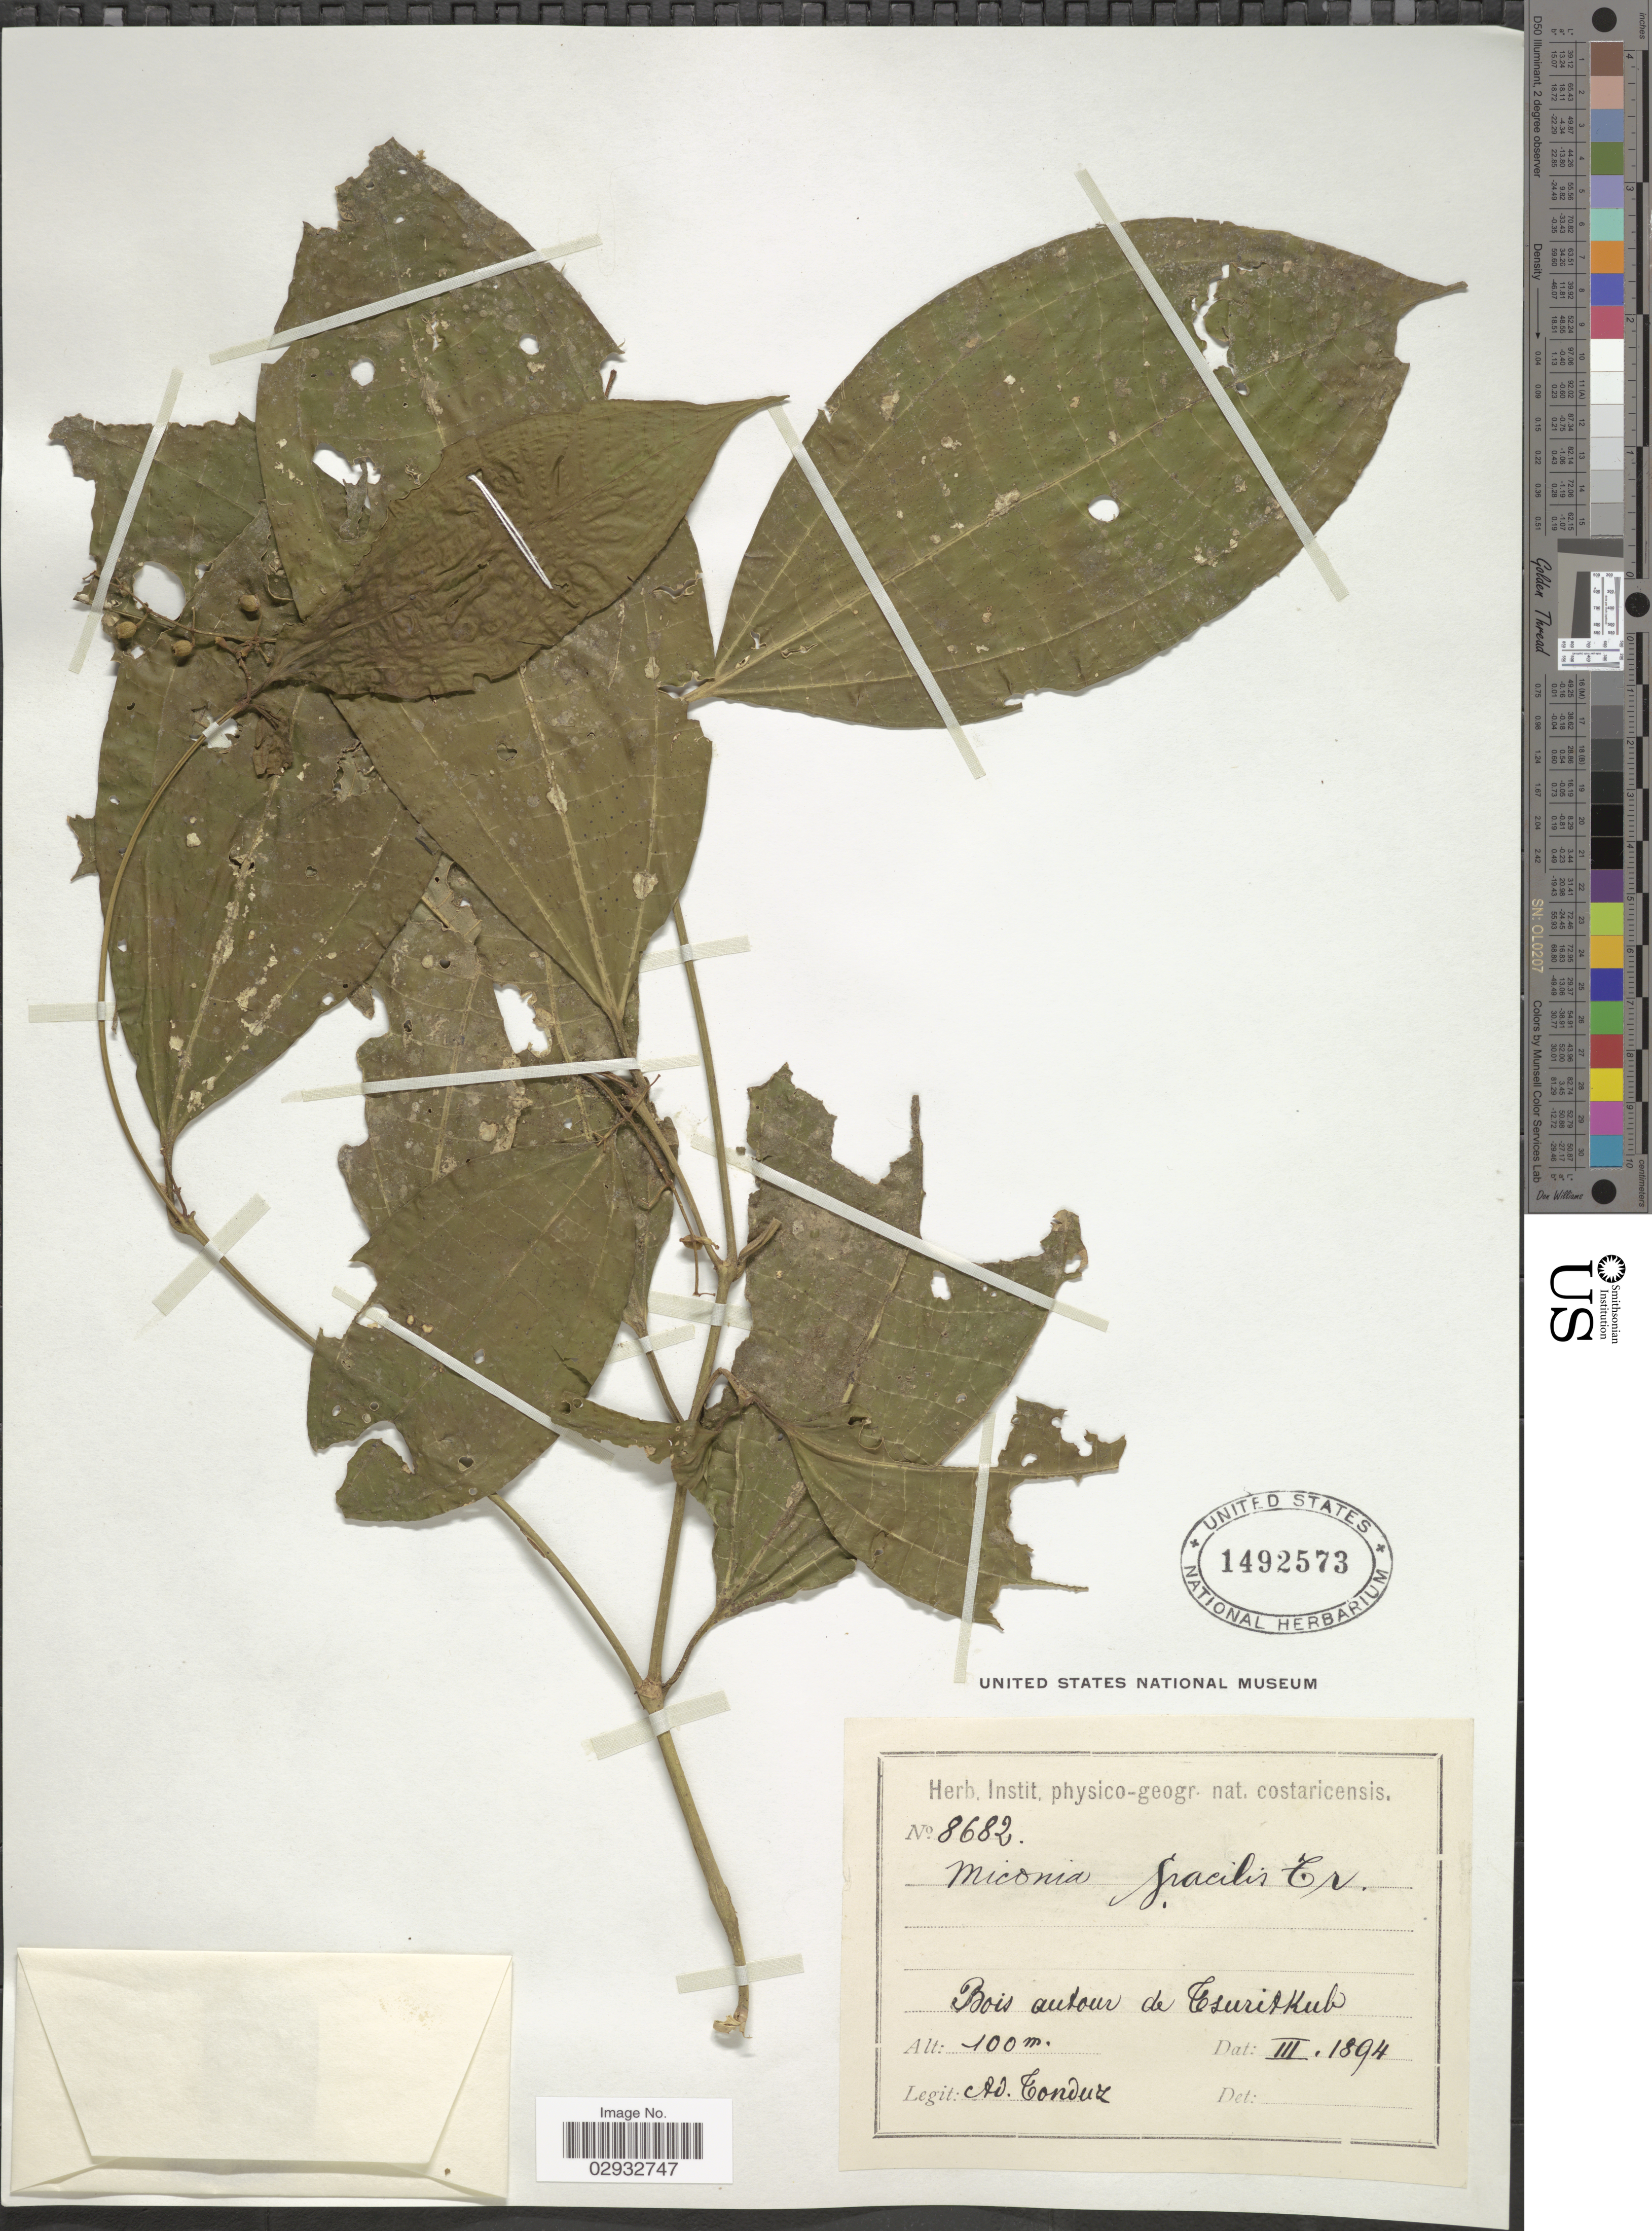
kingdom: Plantae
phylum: Tracheophyta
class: Magnoliopsida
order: Myrtales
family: Melastomataceae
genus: Miconia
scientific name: Miconia gracilis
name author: Triana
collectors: A. Tonduz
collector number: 8682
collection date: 1894-03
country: Costa Rica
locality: Bois autour de Tsuritkub.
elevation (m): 100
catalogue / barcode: US 1492573